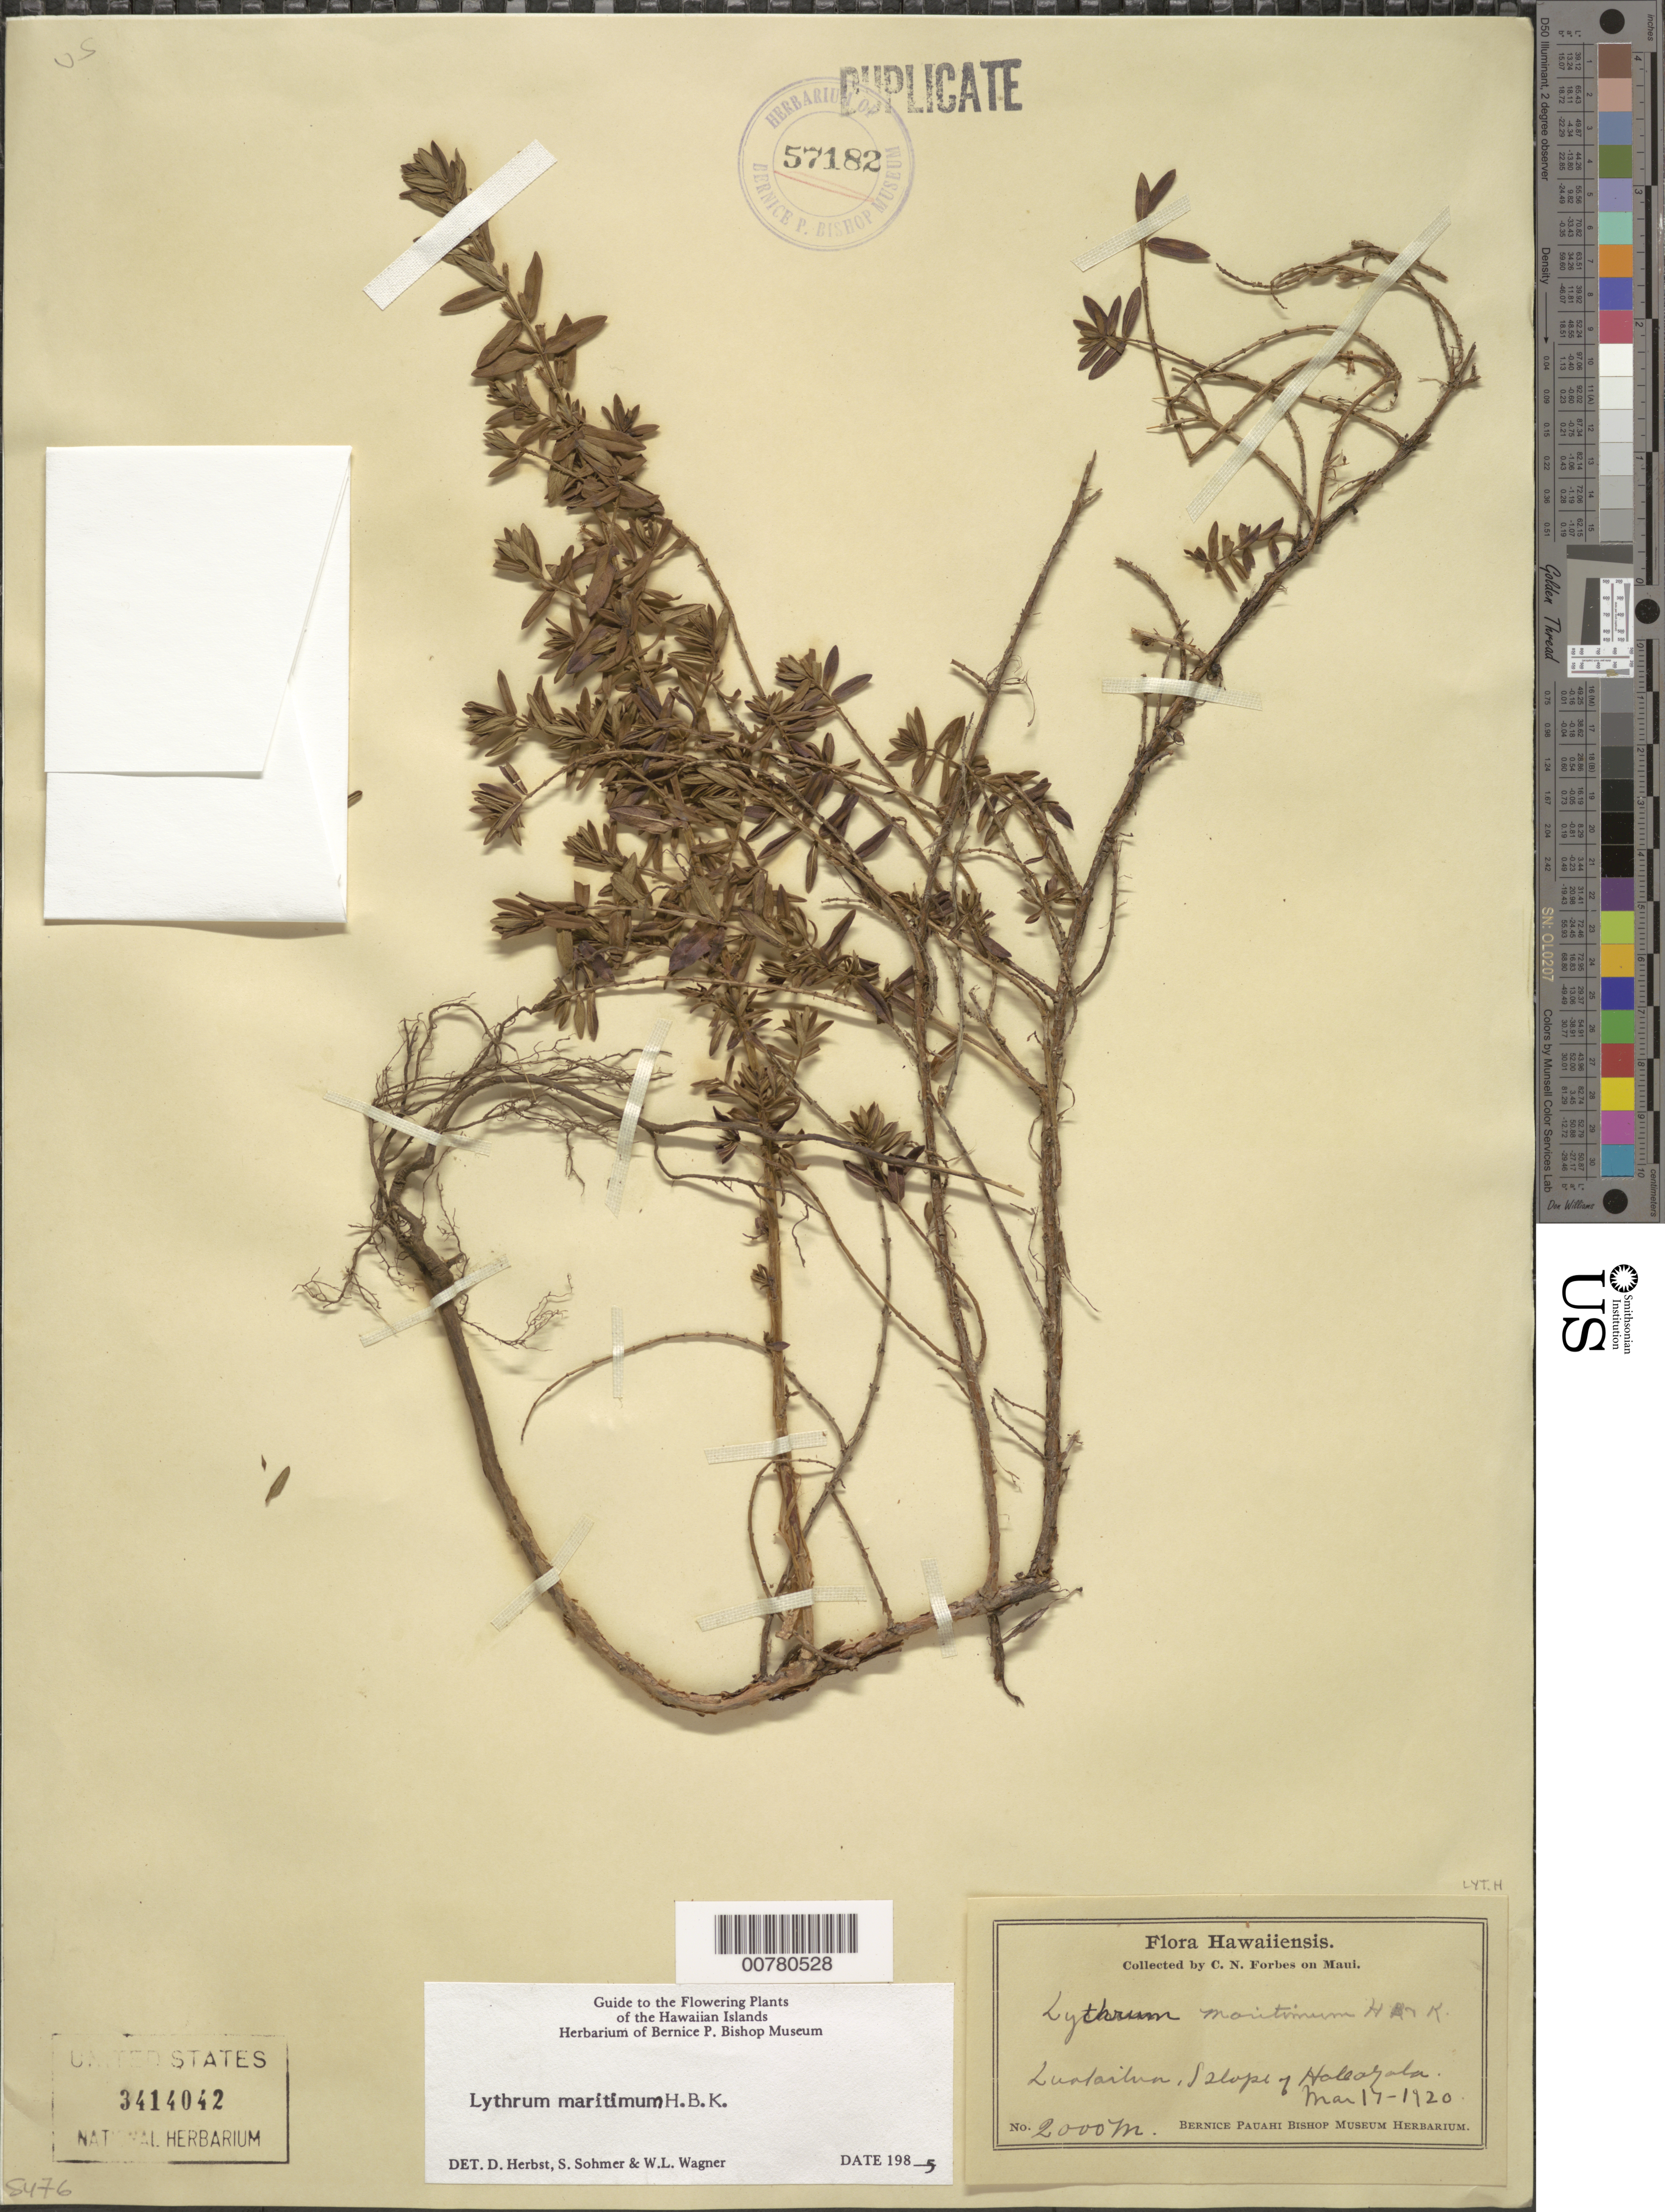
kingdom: Plantae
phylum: Tracheophyta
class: Magnoliopsida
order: Myrtales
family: Lythraceae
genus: Lythrum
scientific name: Lythrum maritimum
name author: Kunth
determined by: Wagner, W. L.; Herbst, D. R.; Sohmer, S. H.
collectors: C. N. Forbes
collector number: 2000.M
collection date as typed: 17 Mar 1920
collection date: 1920-03-17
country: United States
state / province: Hawaii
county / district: Maui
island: Maui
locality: Lualailua, S slope of Haleakala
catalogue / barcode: US 3414042